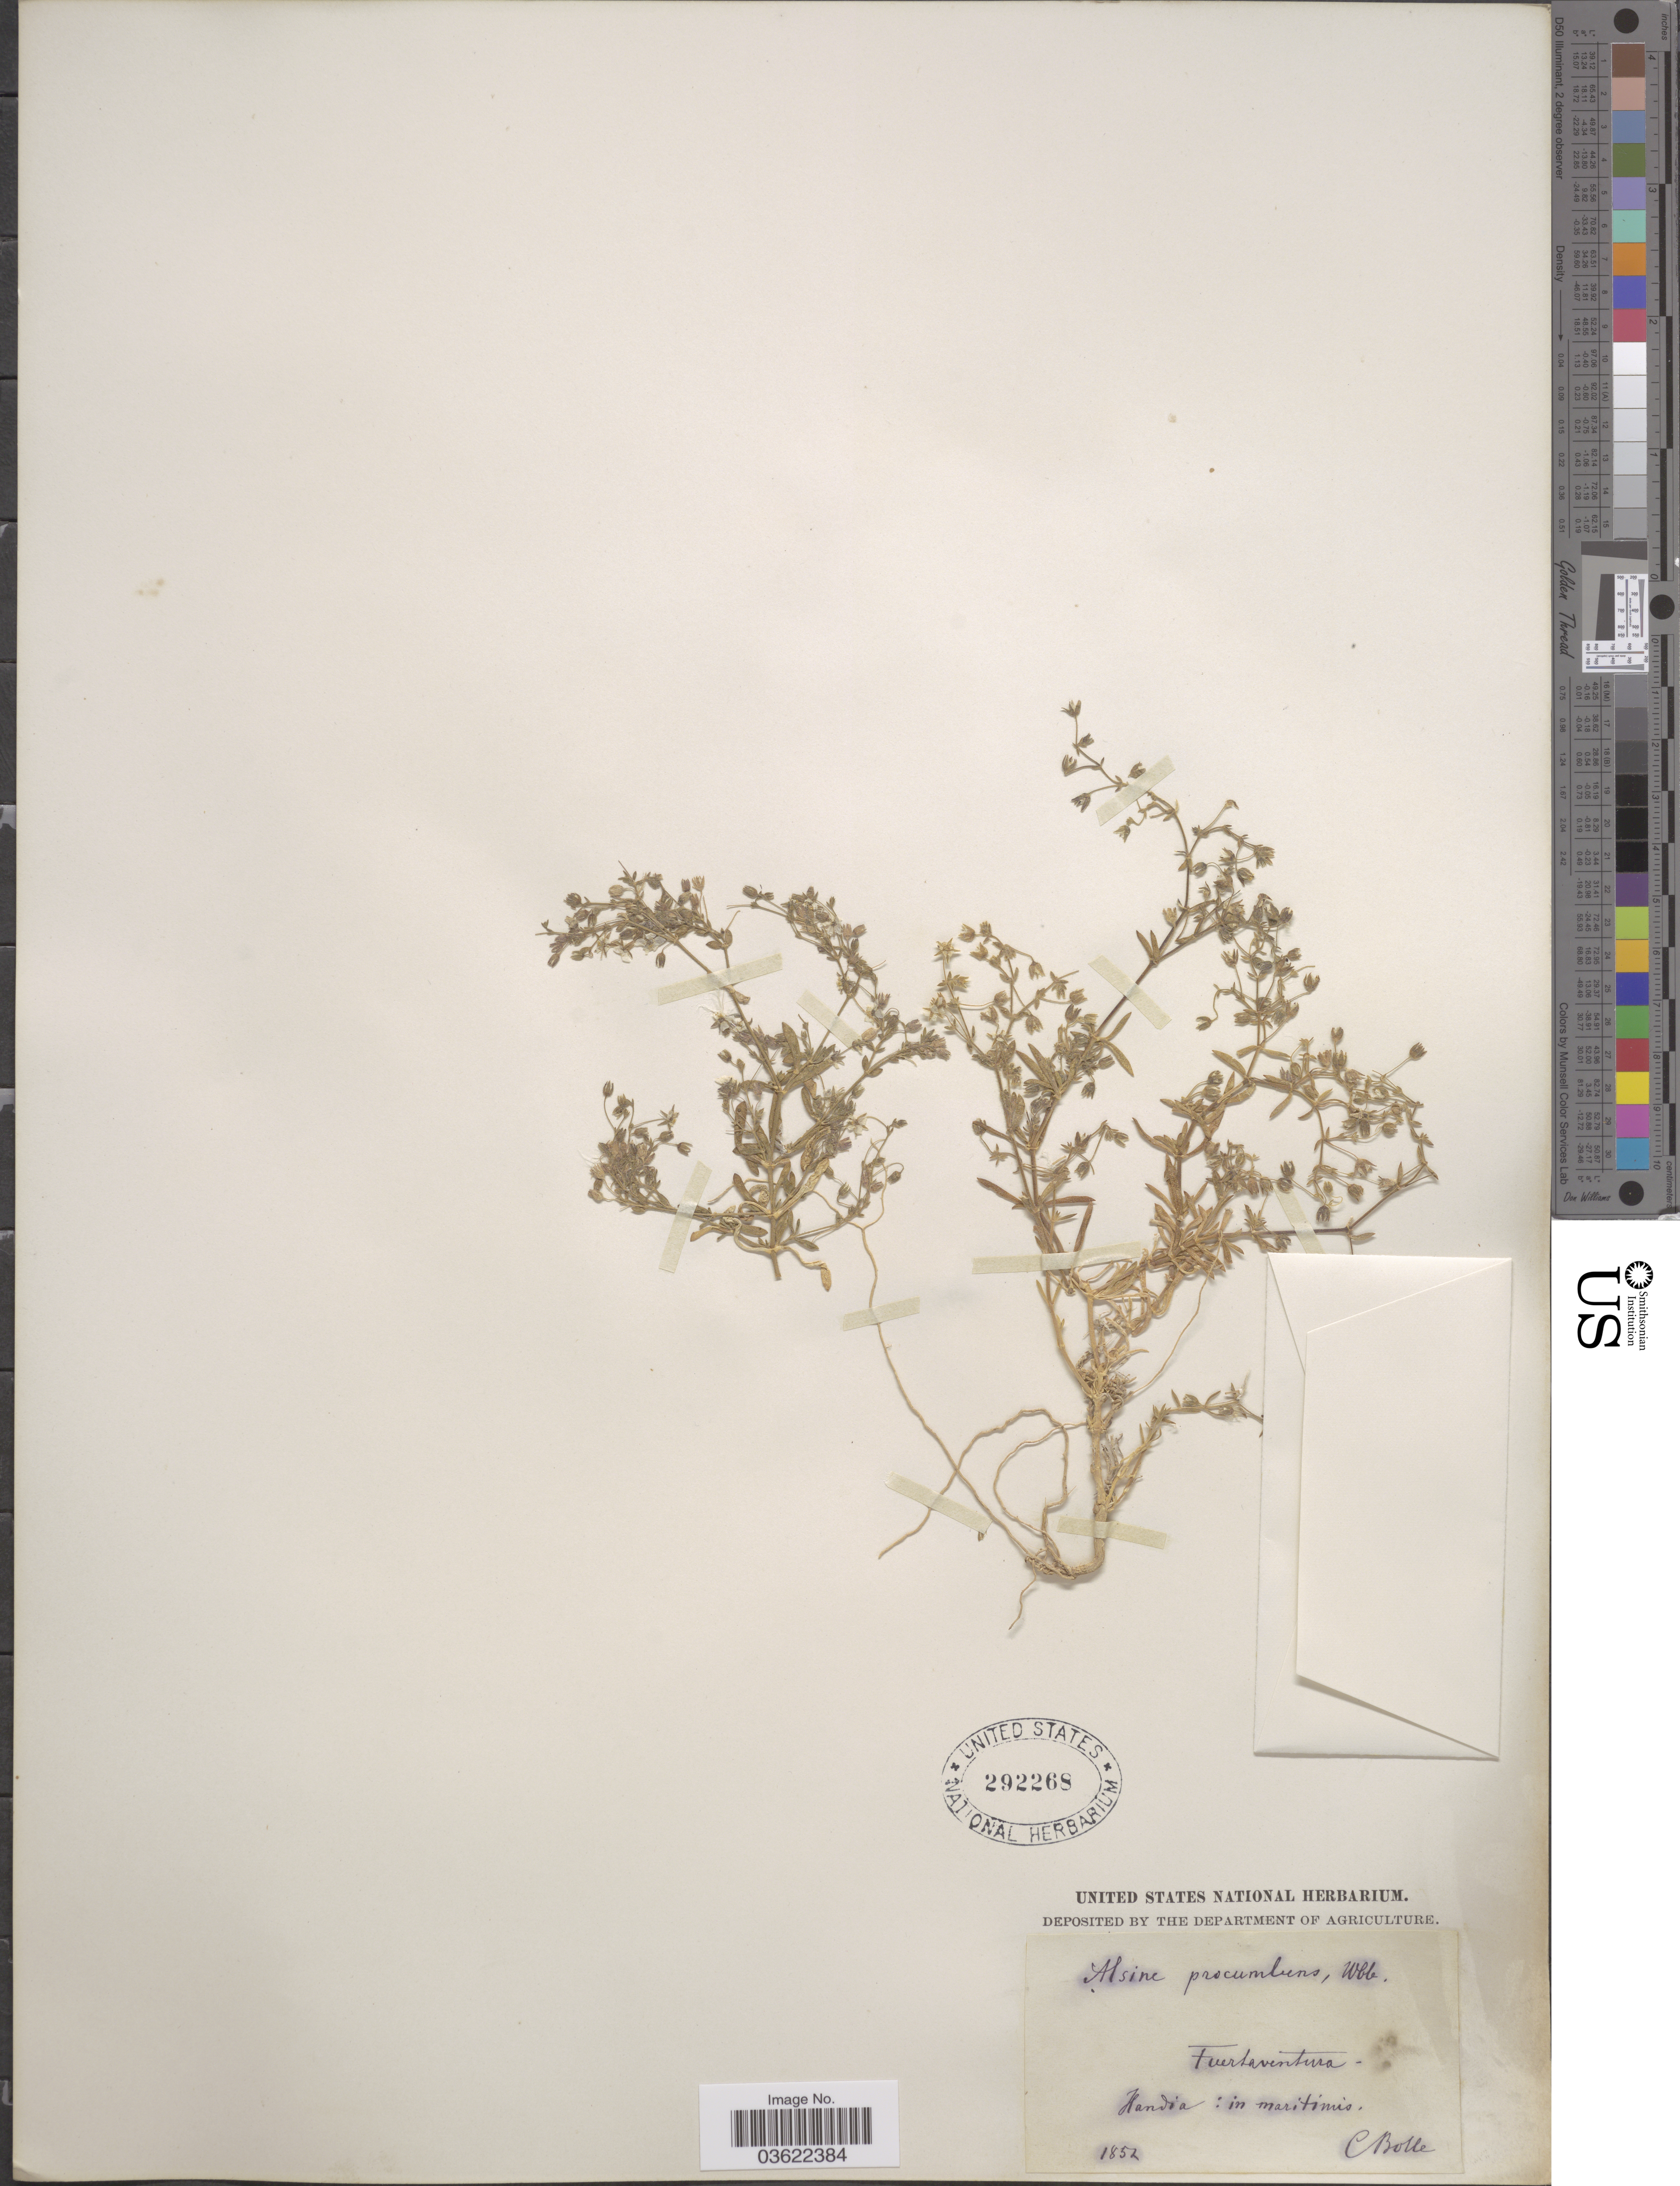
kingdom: Plantae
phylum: Tracheophyta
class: Magnoliopsida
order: Caryophyllales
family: Caryophyllaceae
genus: Arenaria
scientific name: Arenaria procumbens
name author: Vahl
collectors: C. A. Bolle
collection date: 1852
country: Spain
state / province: Canarias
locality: Fuertaventura. Handia: in maritimis.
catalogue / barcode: US 292268